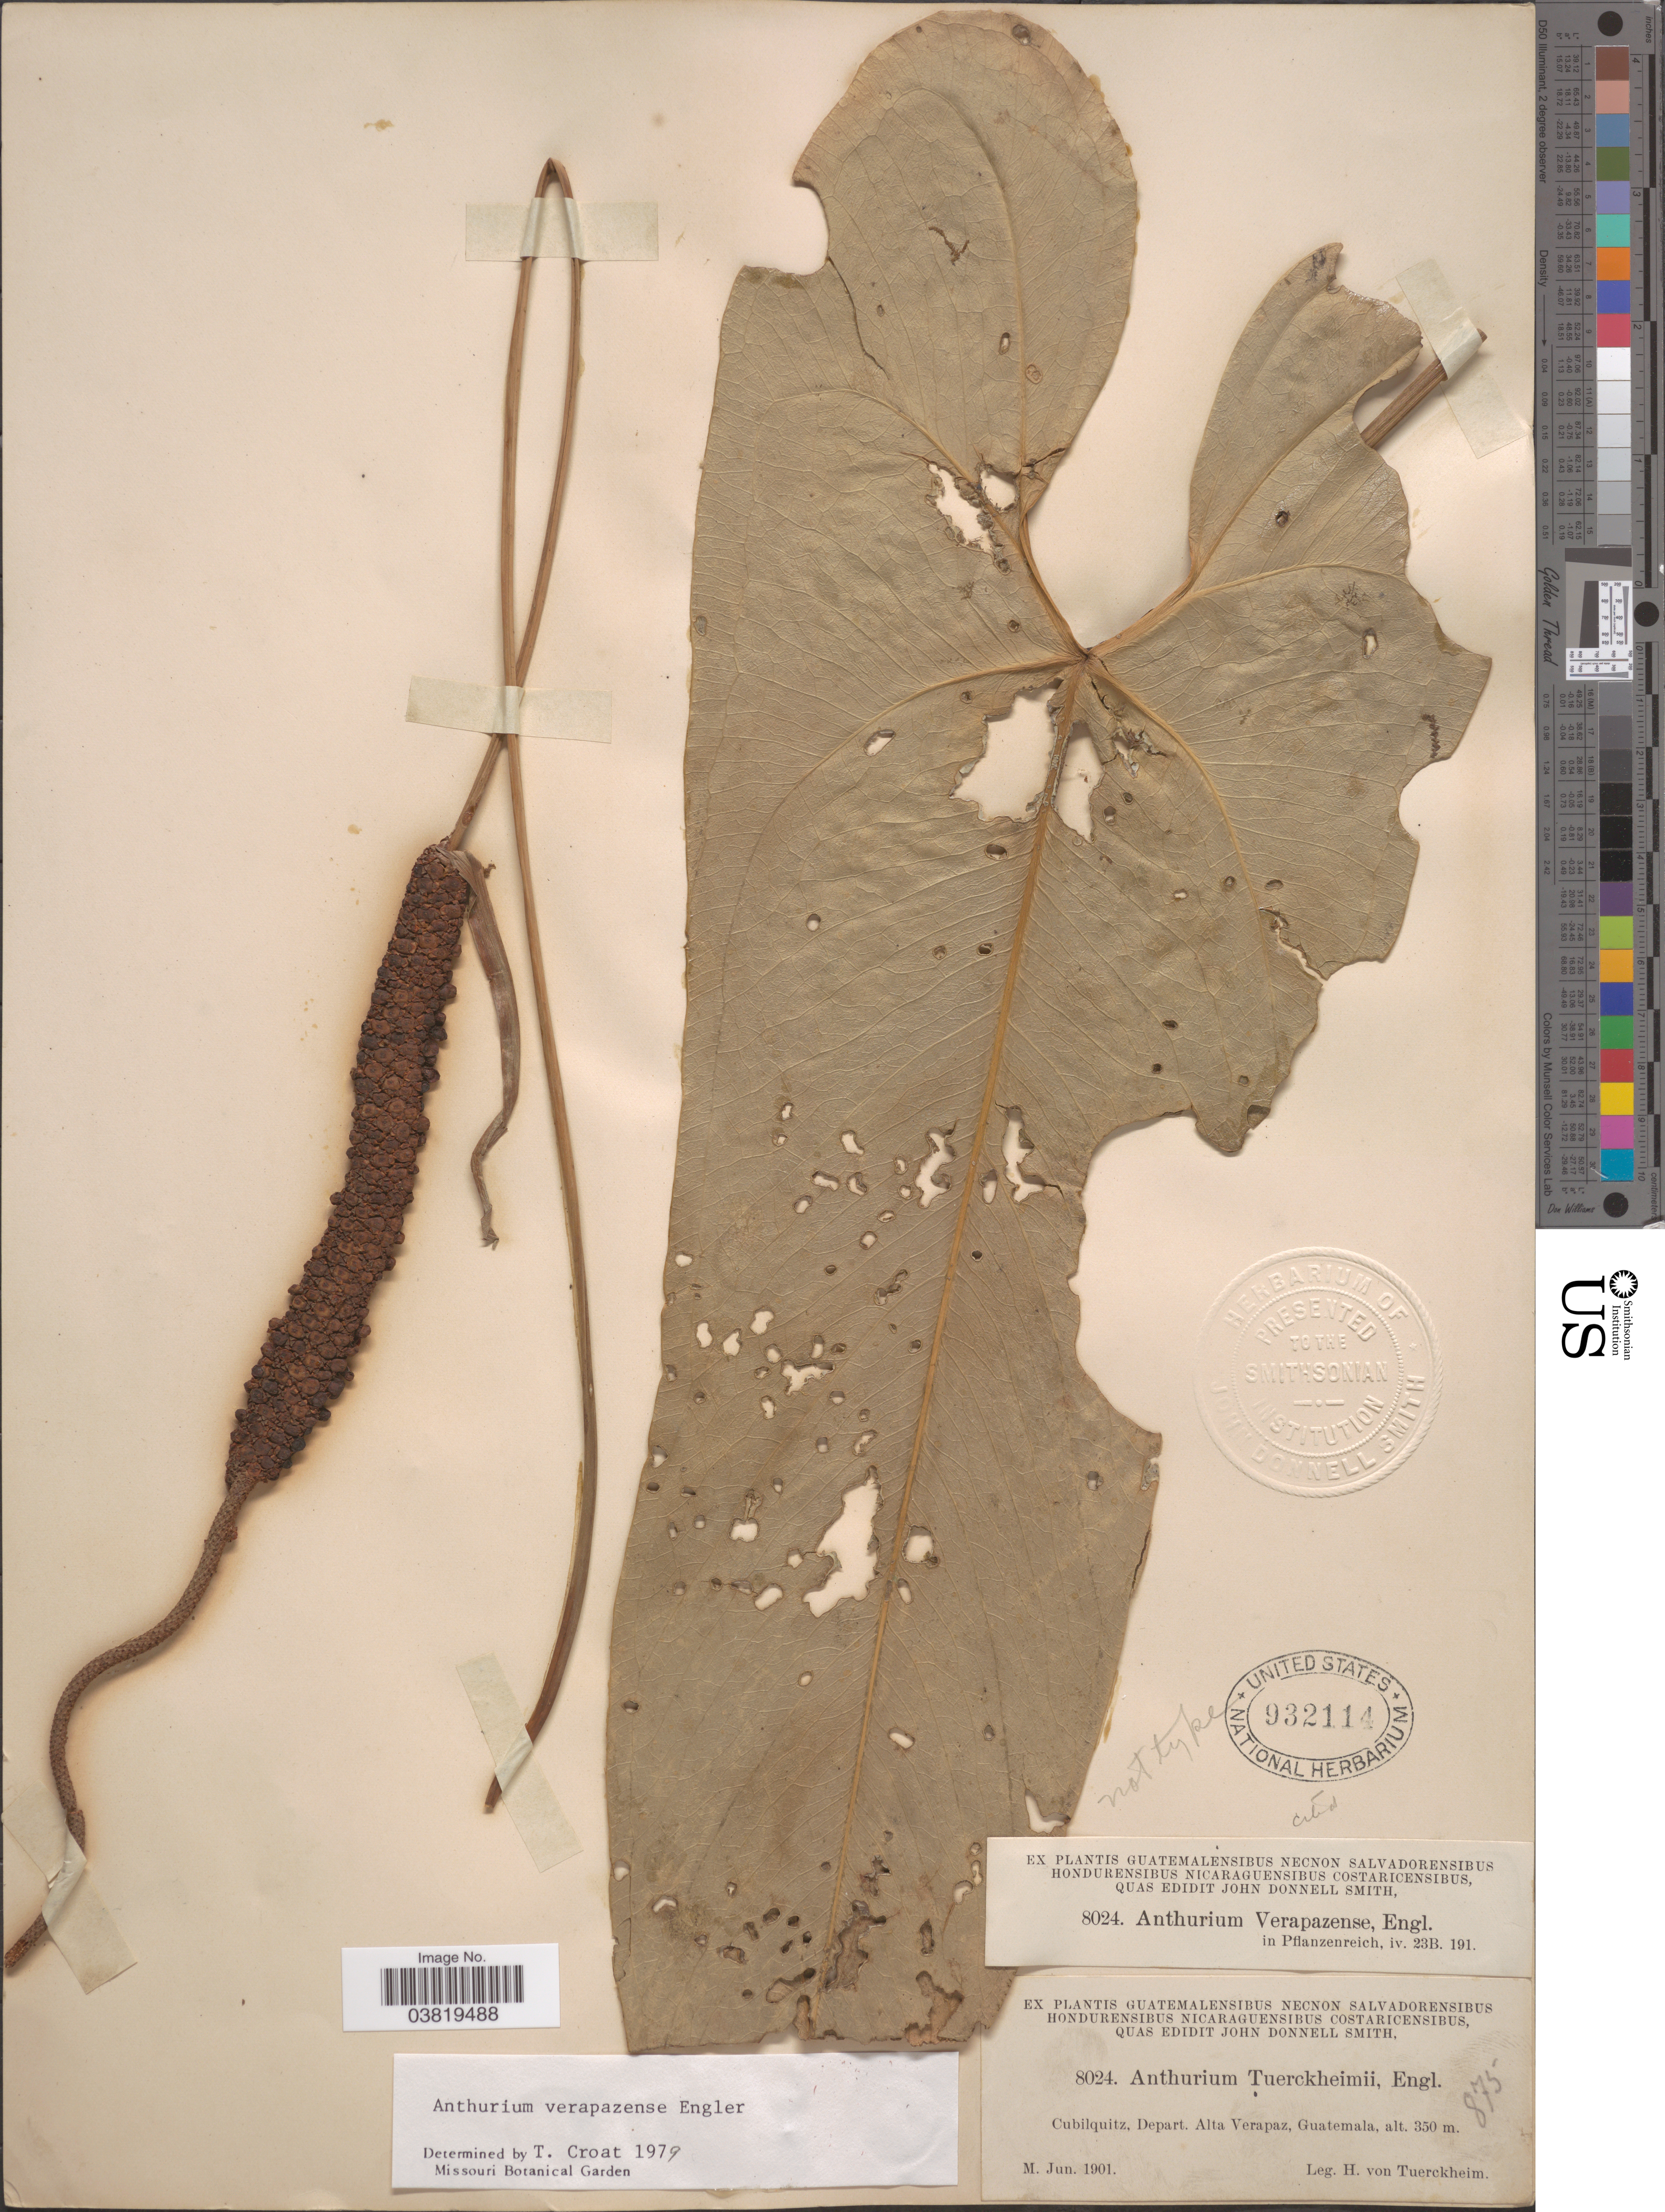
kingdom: Plantae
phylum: Tracheophyta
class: Liliopsida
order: Alismatales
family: Araceae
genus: Anthurium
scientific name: Anthurium verapazense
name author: Engl.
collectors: H. Von Teurckheim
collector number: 8024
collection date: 1901-06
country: Guatemala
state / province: Alta Verapaz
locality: Cubilquitz, Depart. Alta Verapaz.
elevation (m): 350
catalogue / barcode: US 932114